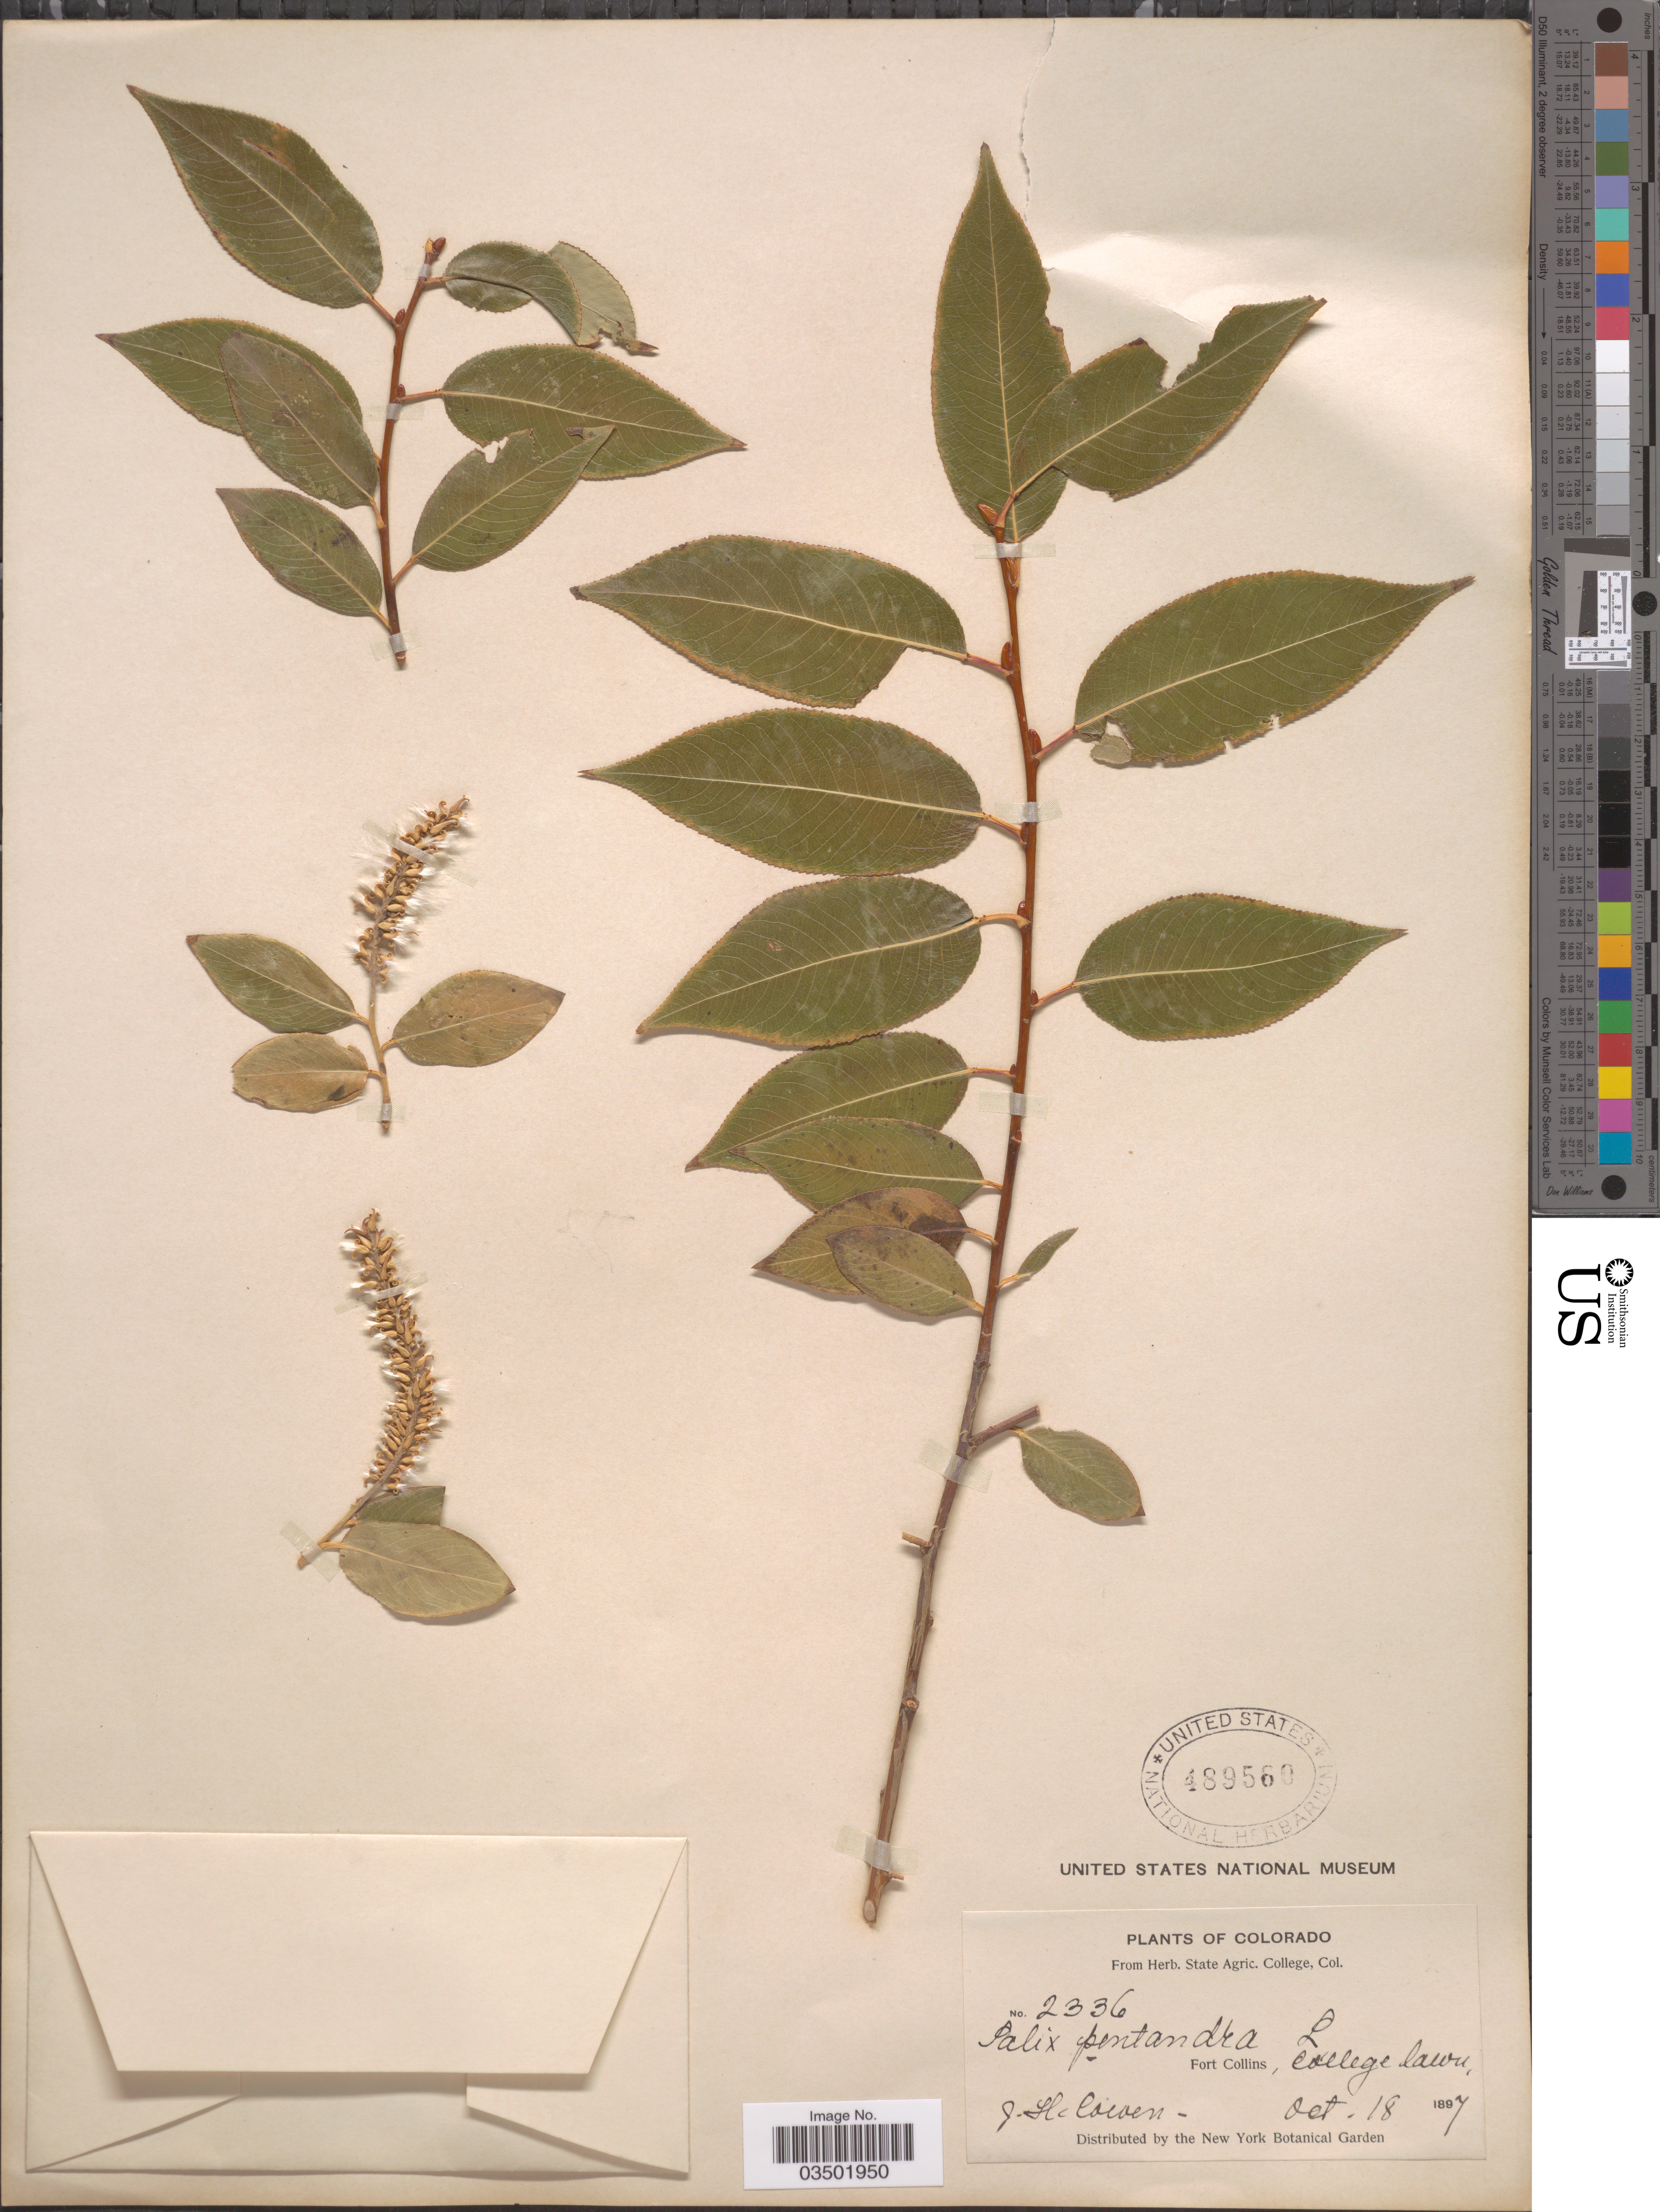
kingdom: Plantae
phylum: Tracheophyta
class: Magnoliopsida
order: Malpighiales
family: Salicaceae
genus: Salix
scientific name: Salix pentandra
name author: L.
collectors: J. H. Cowen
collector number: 2336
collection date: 1897-10-18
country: United States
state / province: Colorado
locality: Fort Collins, College Lawn.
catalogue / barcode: US 489560